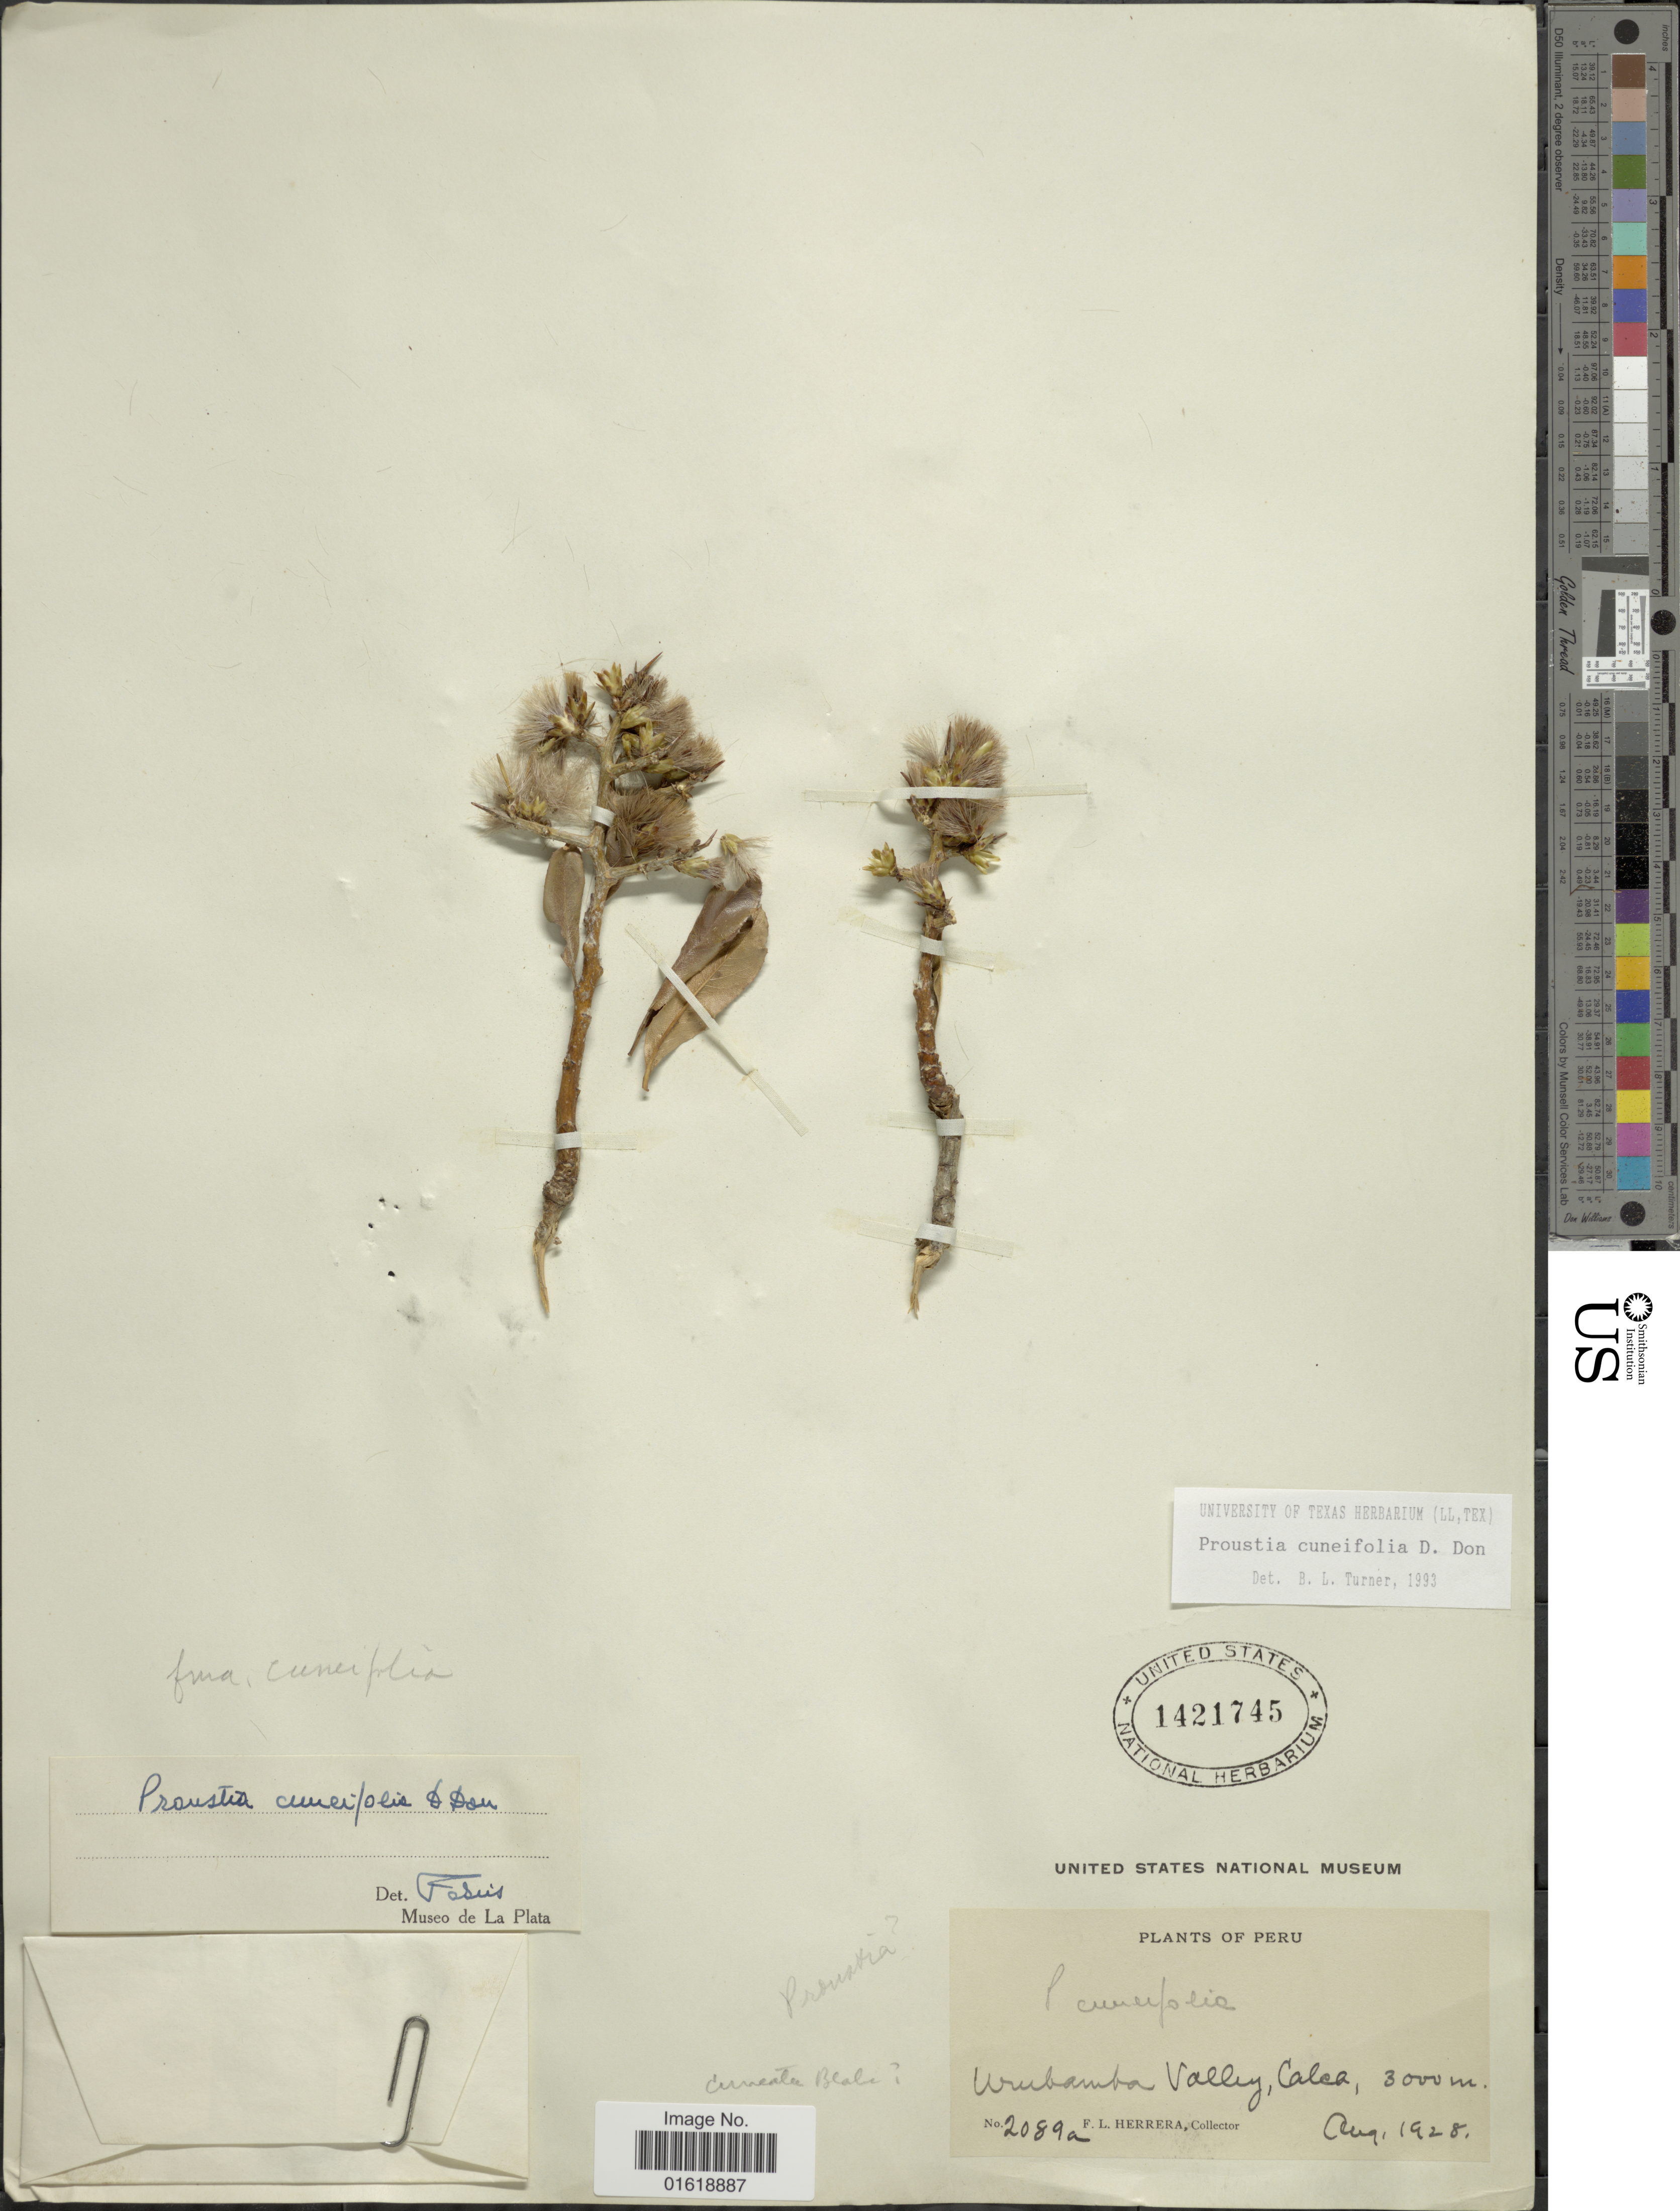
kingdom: Plantae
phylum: Tracheophyta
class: Magnoliopsida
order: Asterales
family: Asteraceae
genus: Proustia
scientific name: Proustia cuneifolia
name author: D. Don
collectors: F. L. Herrera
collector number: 2089a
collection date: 1928-08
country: Peru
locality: Urumbamba Valley, Calca.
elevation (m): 3000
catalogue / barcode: US 1421745